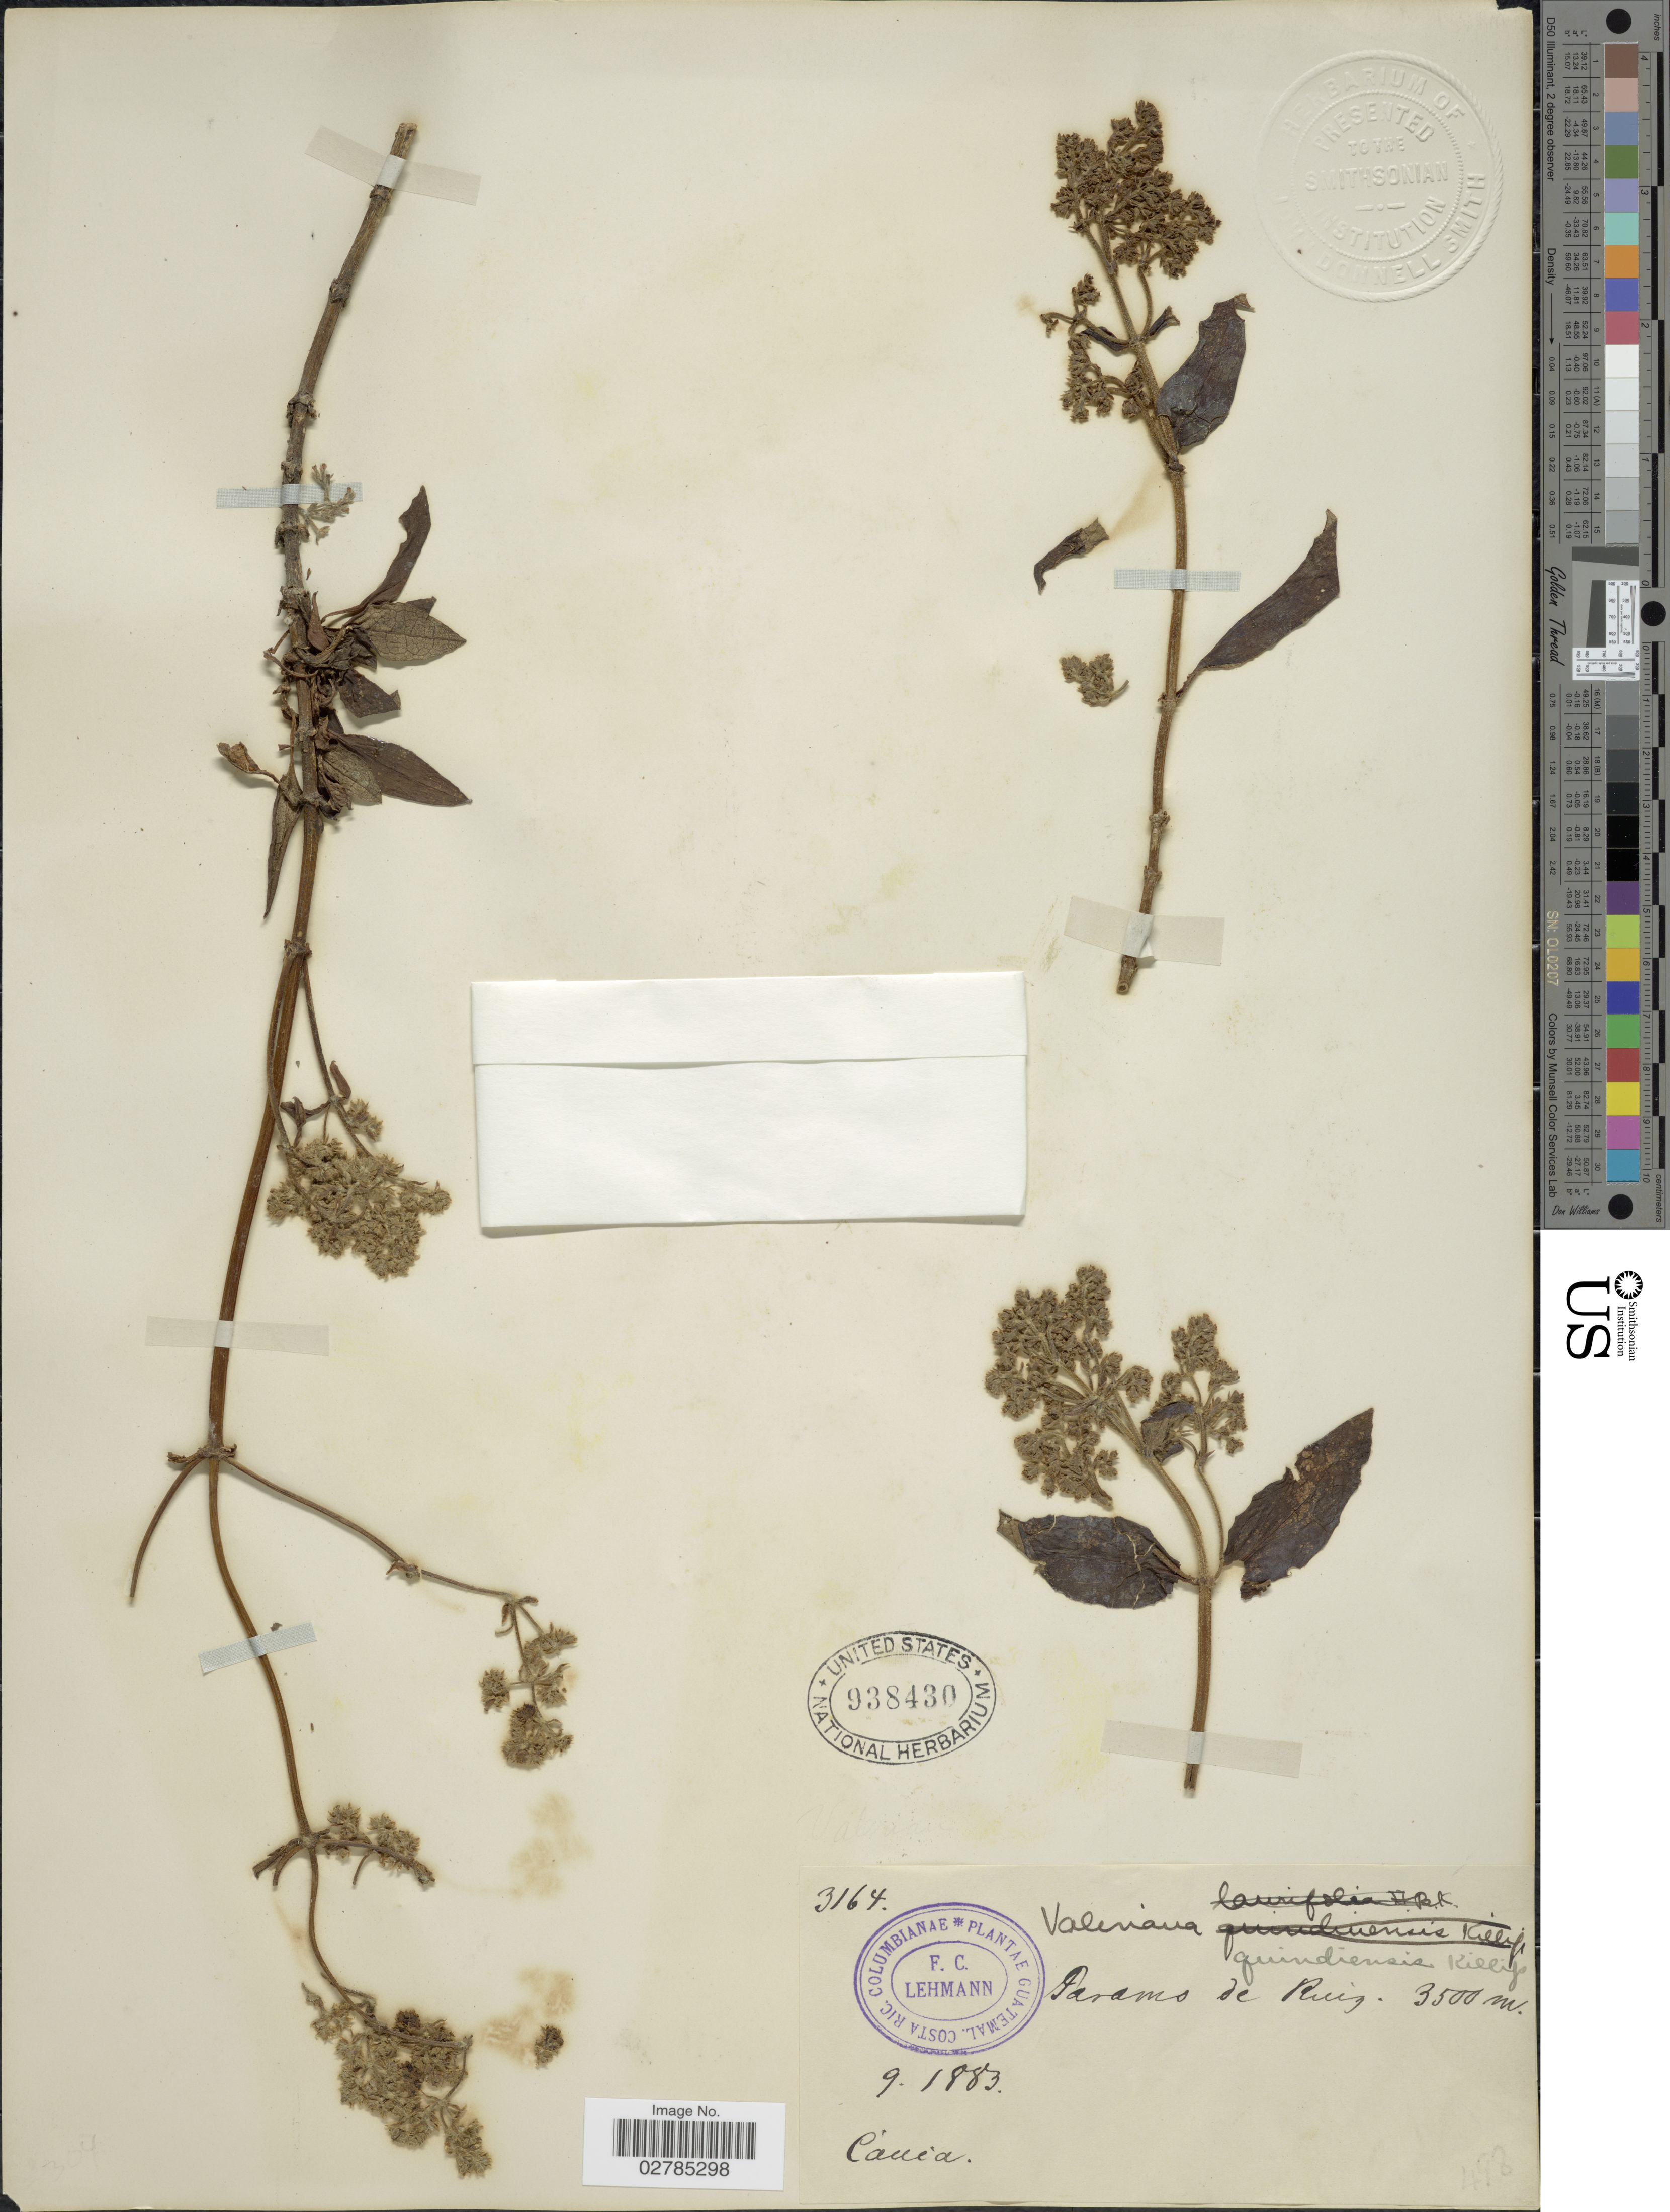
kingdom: Plantae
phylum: Tracheophyta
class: Magnoliopsida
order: Dipsacales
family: Caprifoliaceae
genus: Valeriana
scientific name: Valeriana quindiensis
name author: Killip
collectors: F. C. Lehmann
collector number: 3164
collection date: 1883-09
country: Colombia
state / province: Cauca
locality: Paramo de Ruiz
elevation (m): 3500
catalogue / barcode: US 938430